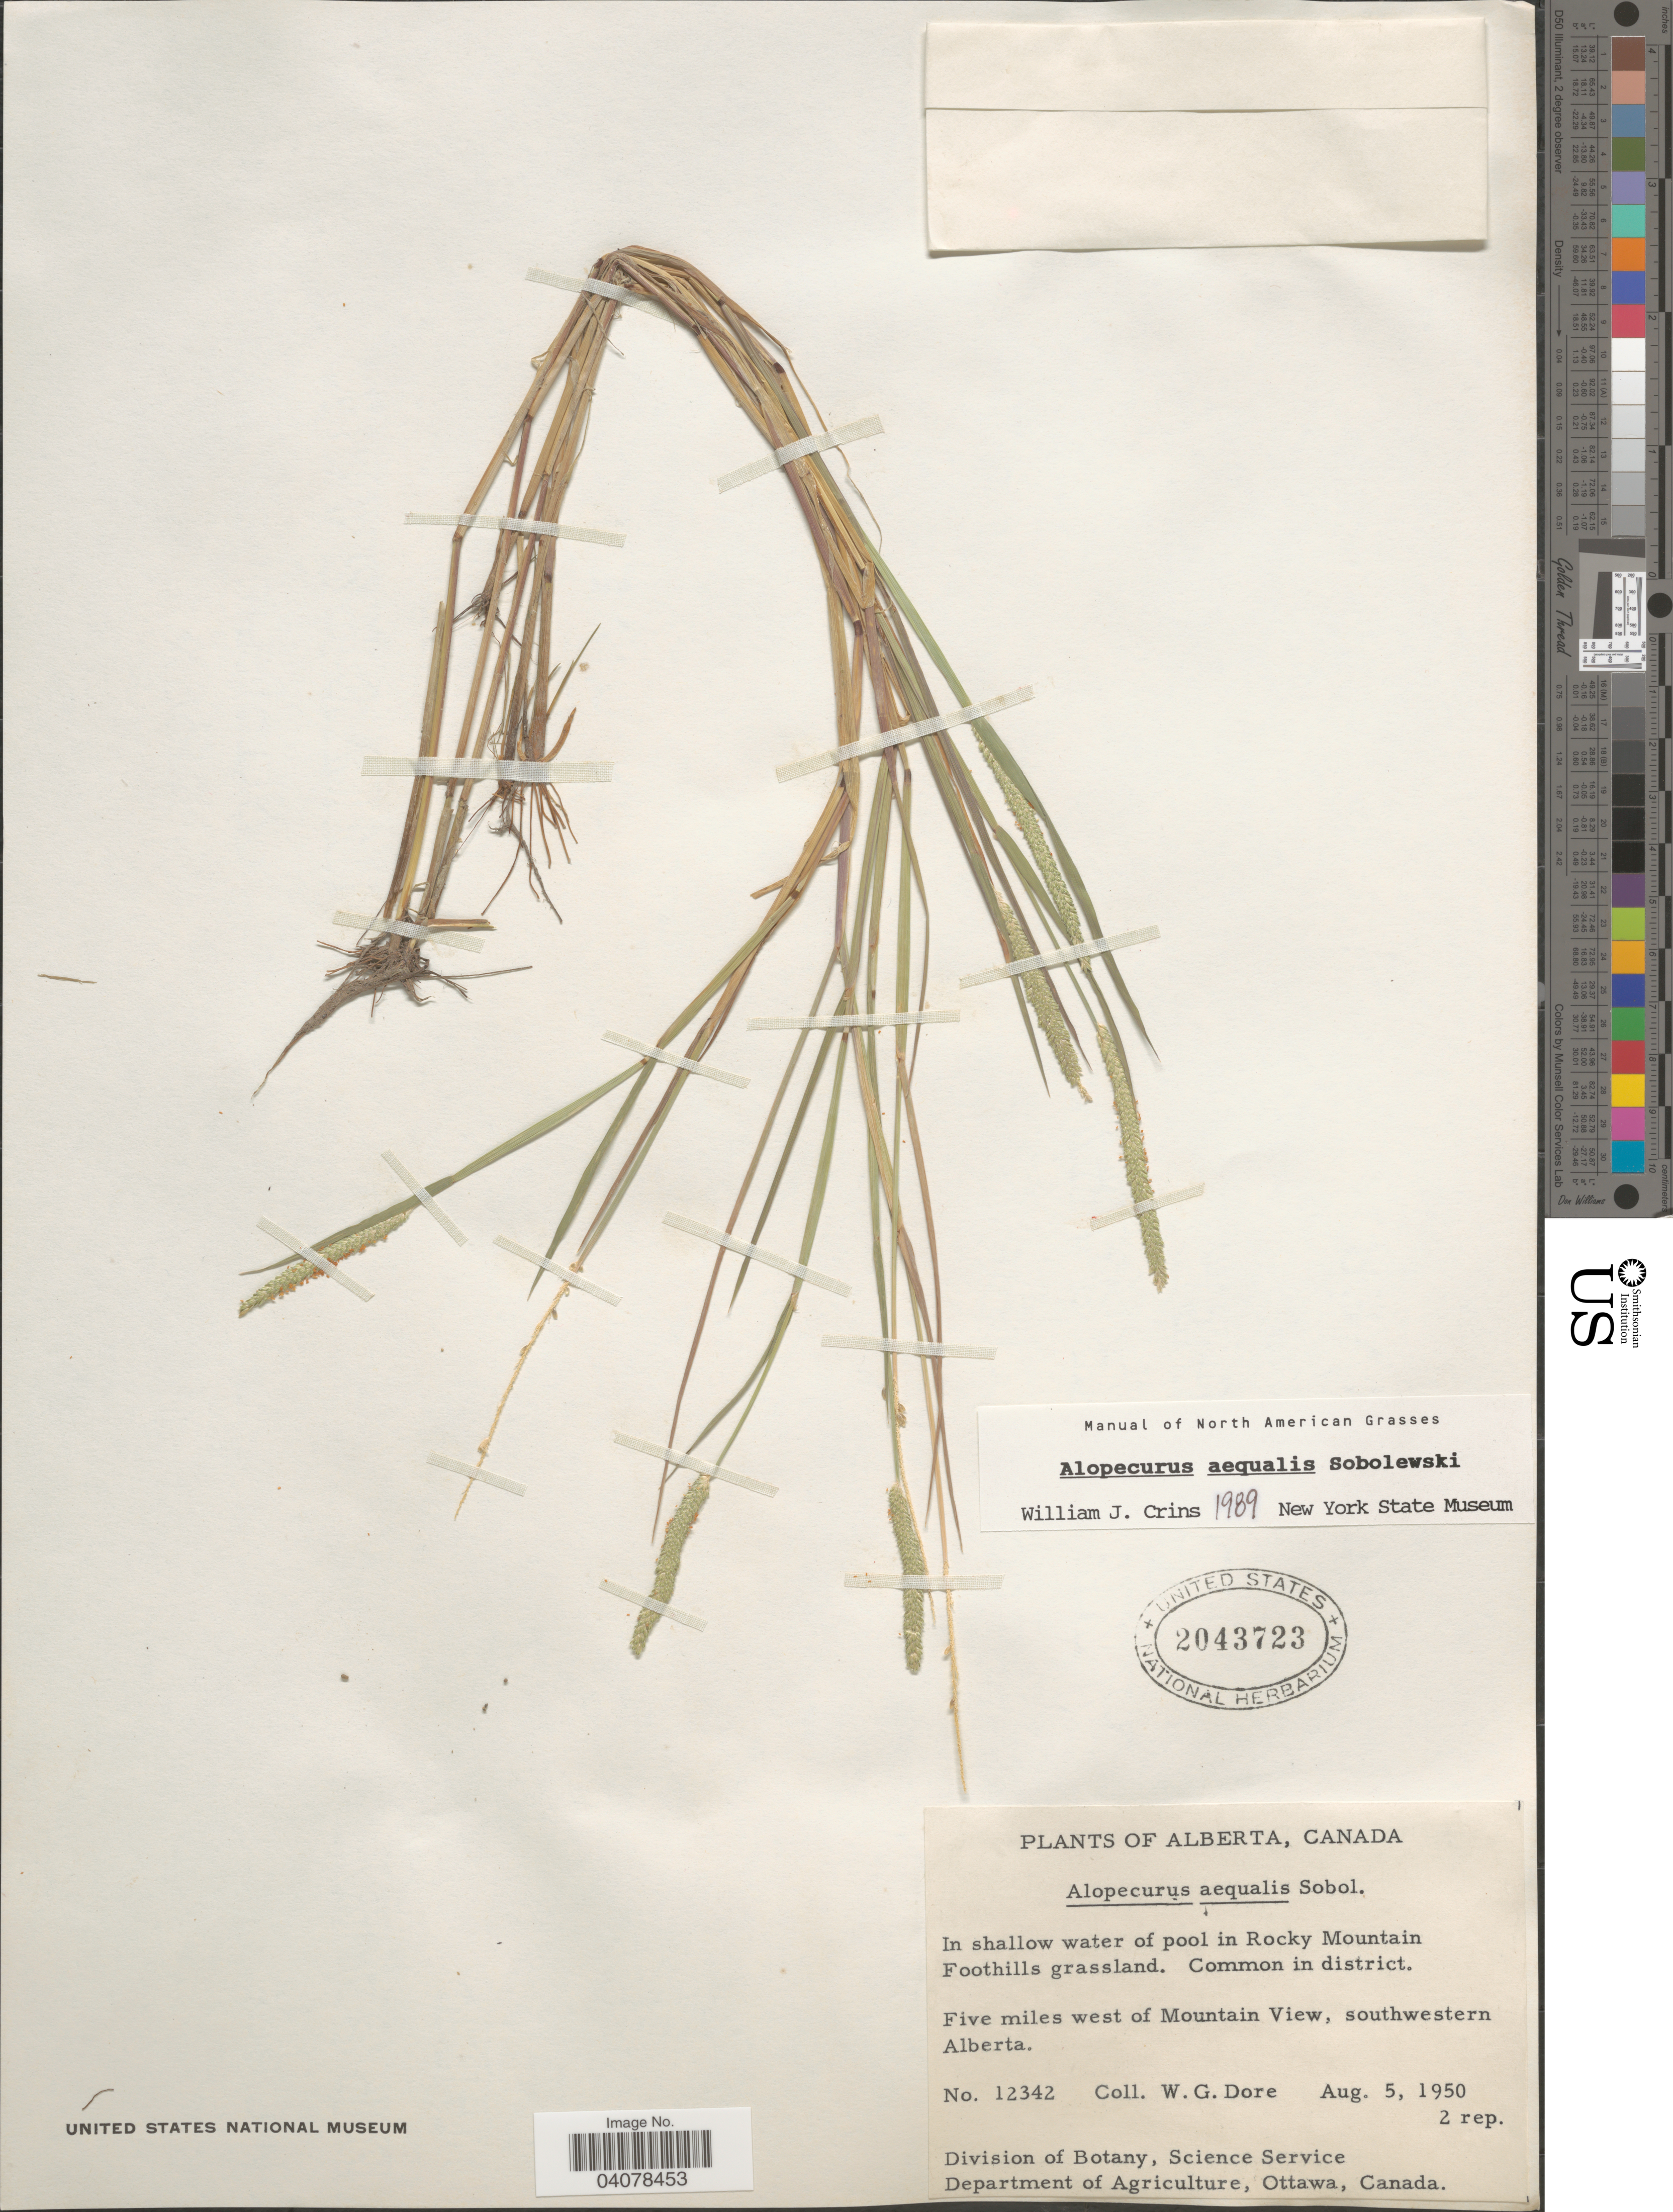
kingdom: Plantae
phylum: Tracheophyta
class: Liliopsida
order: Poales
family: Poaceae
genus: Alopecurus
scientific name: Alopecurus aequalis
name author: Sobol.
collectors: W. Dore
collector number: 12342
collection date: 1950-08-05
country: Canada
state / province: Alberta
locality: Alberta. In shallow water of pool in Rocky Mountain Foothills grassland. Common in district. Five miles west of Mountain View, southwestern Alberta.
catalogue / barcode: US 2043723